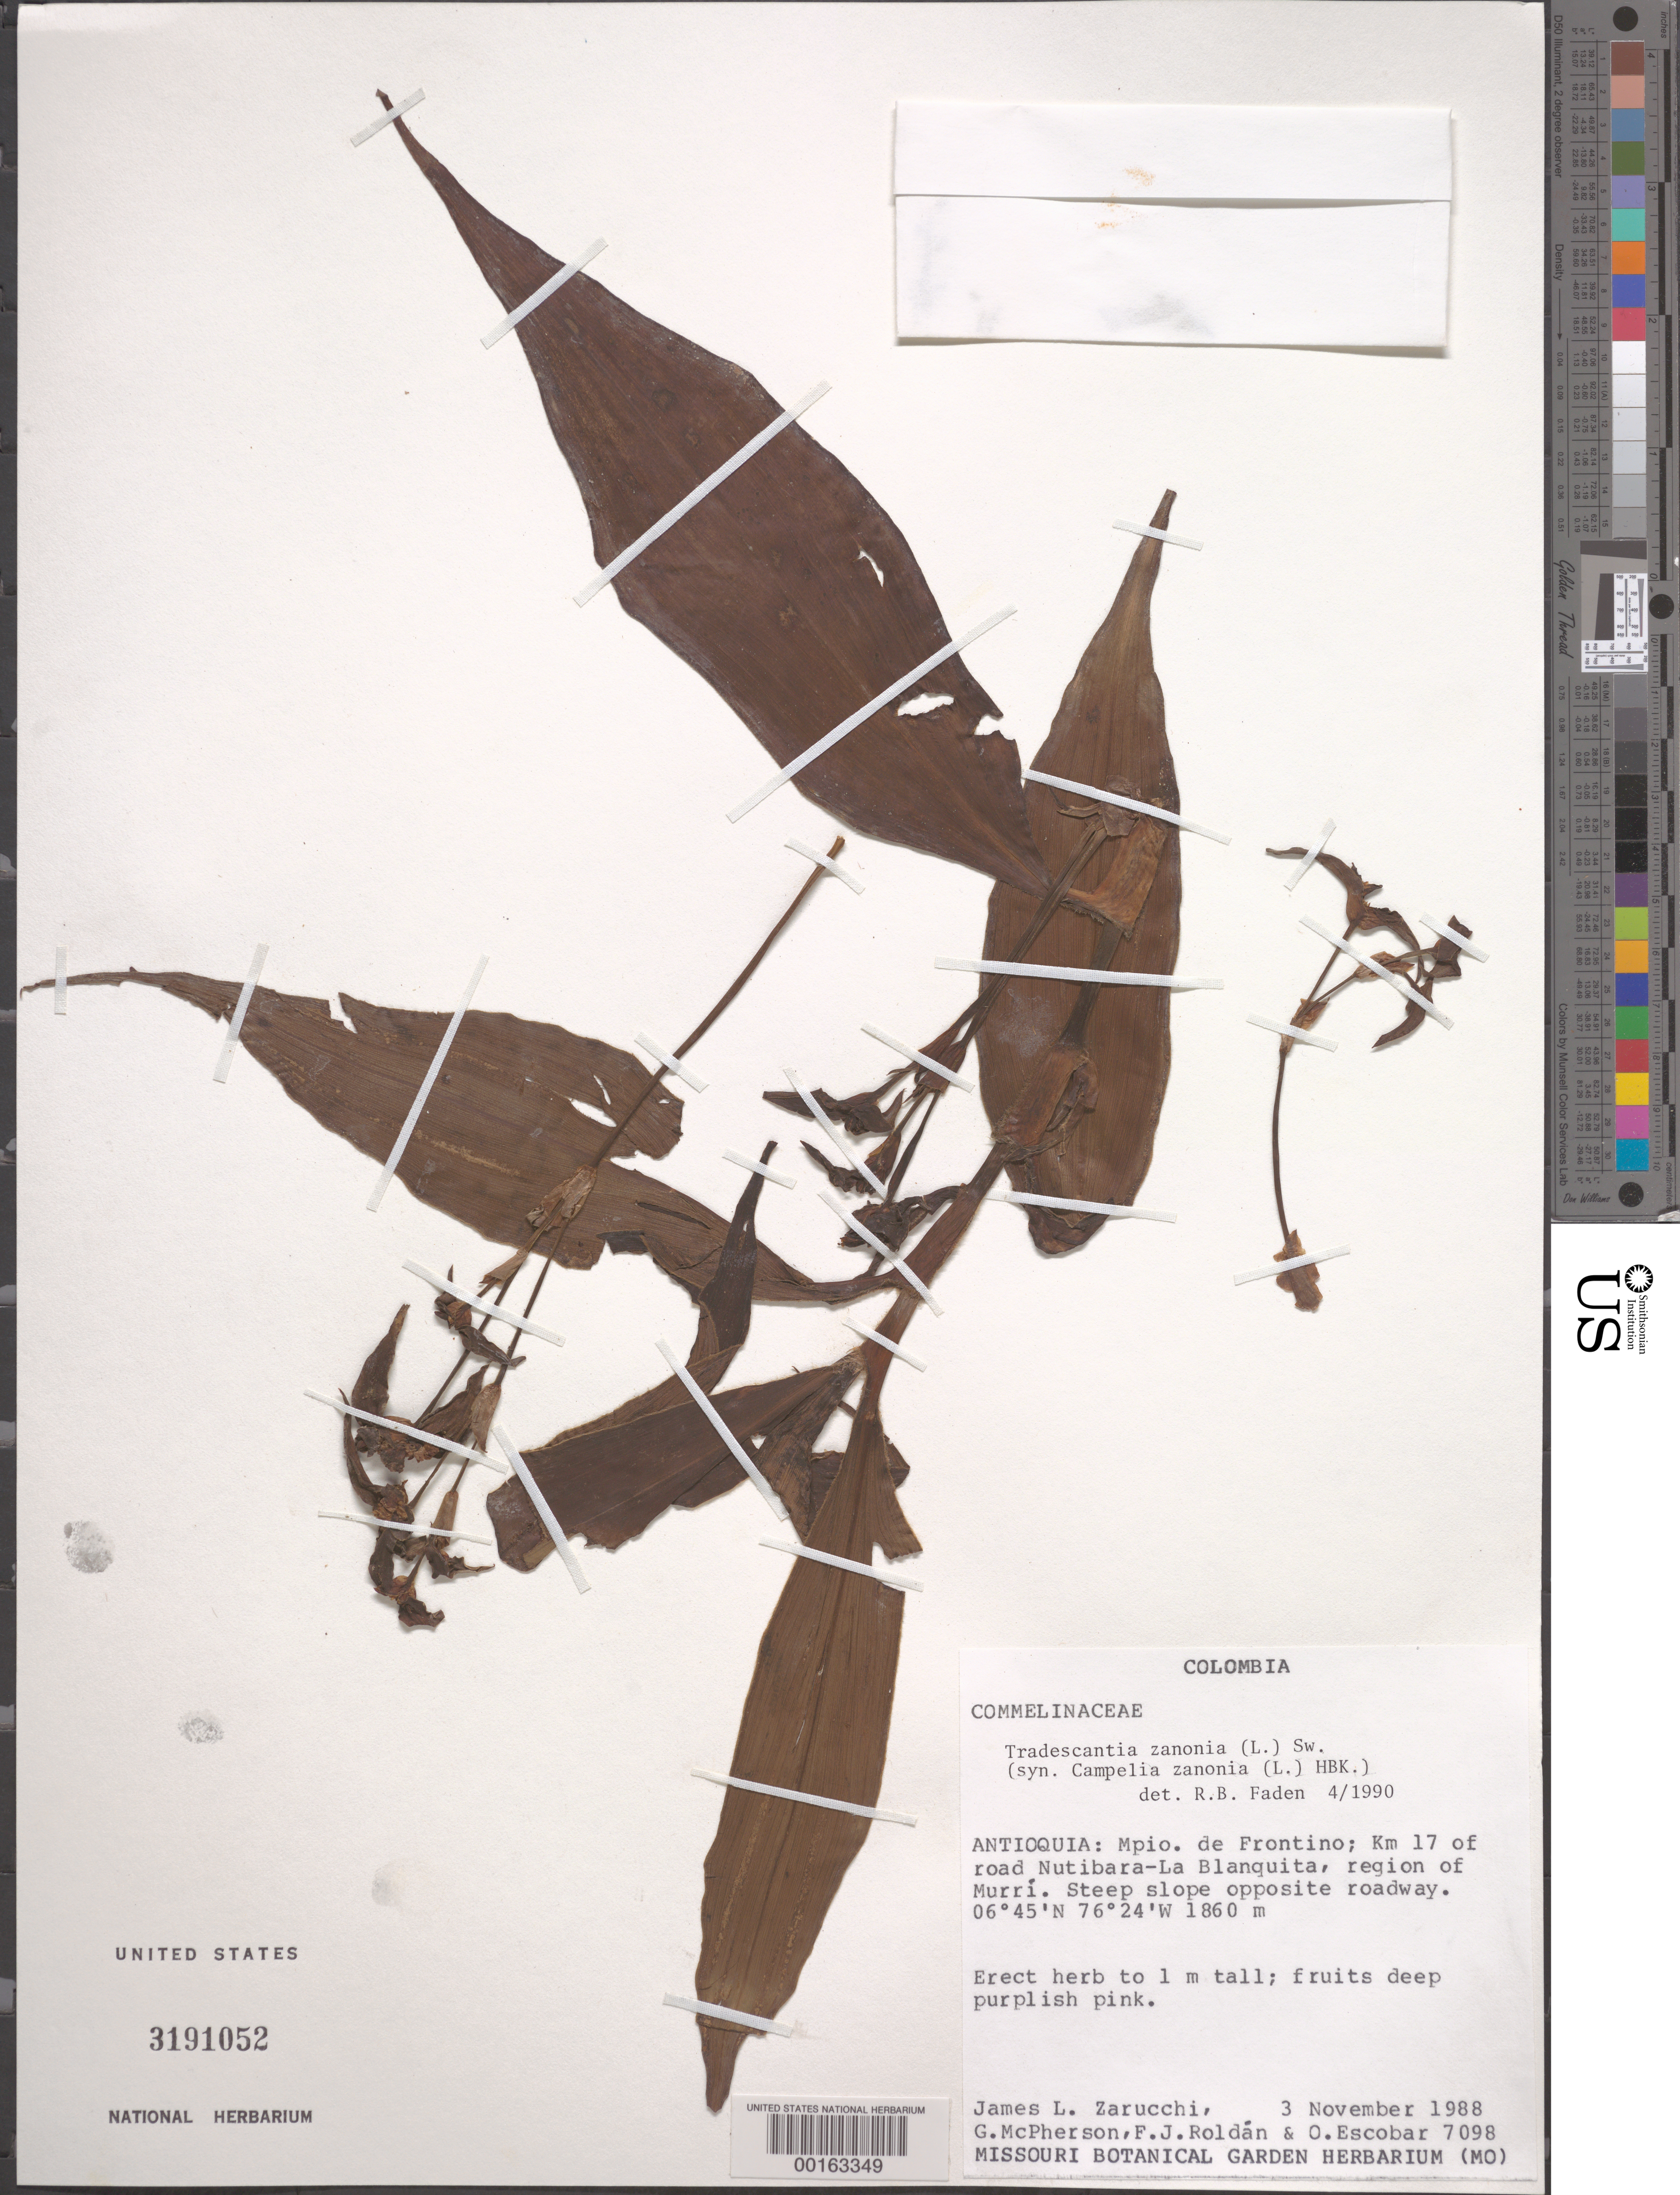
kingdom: Plantae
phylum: Tracheophyta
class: Liliopsida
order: Commelinales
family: Commelinaceae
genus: Tradescantia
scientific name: Tradescantia zanonia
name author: (L.) Sw.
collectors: J. L. Zarucchi, G. D. McPherson, F. J. Roldán & O. D. Escobar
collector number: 7098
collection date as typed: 03 Nov 1988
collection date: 1988-11-03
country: Colombia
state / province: Antioquia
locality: Nitibara to la Blanquita 17 km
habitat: Steep slope opposite roadway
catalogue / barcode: US 3191052